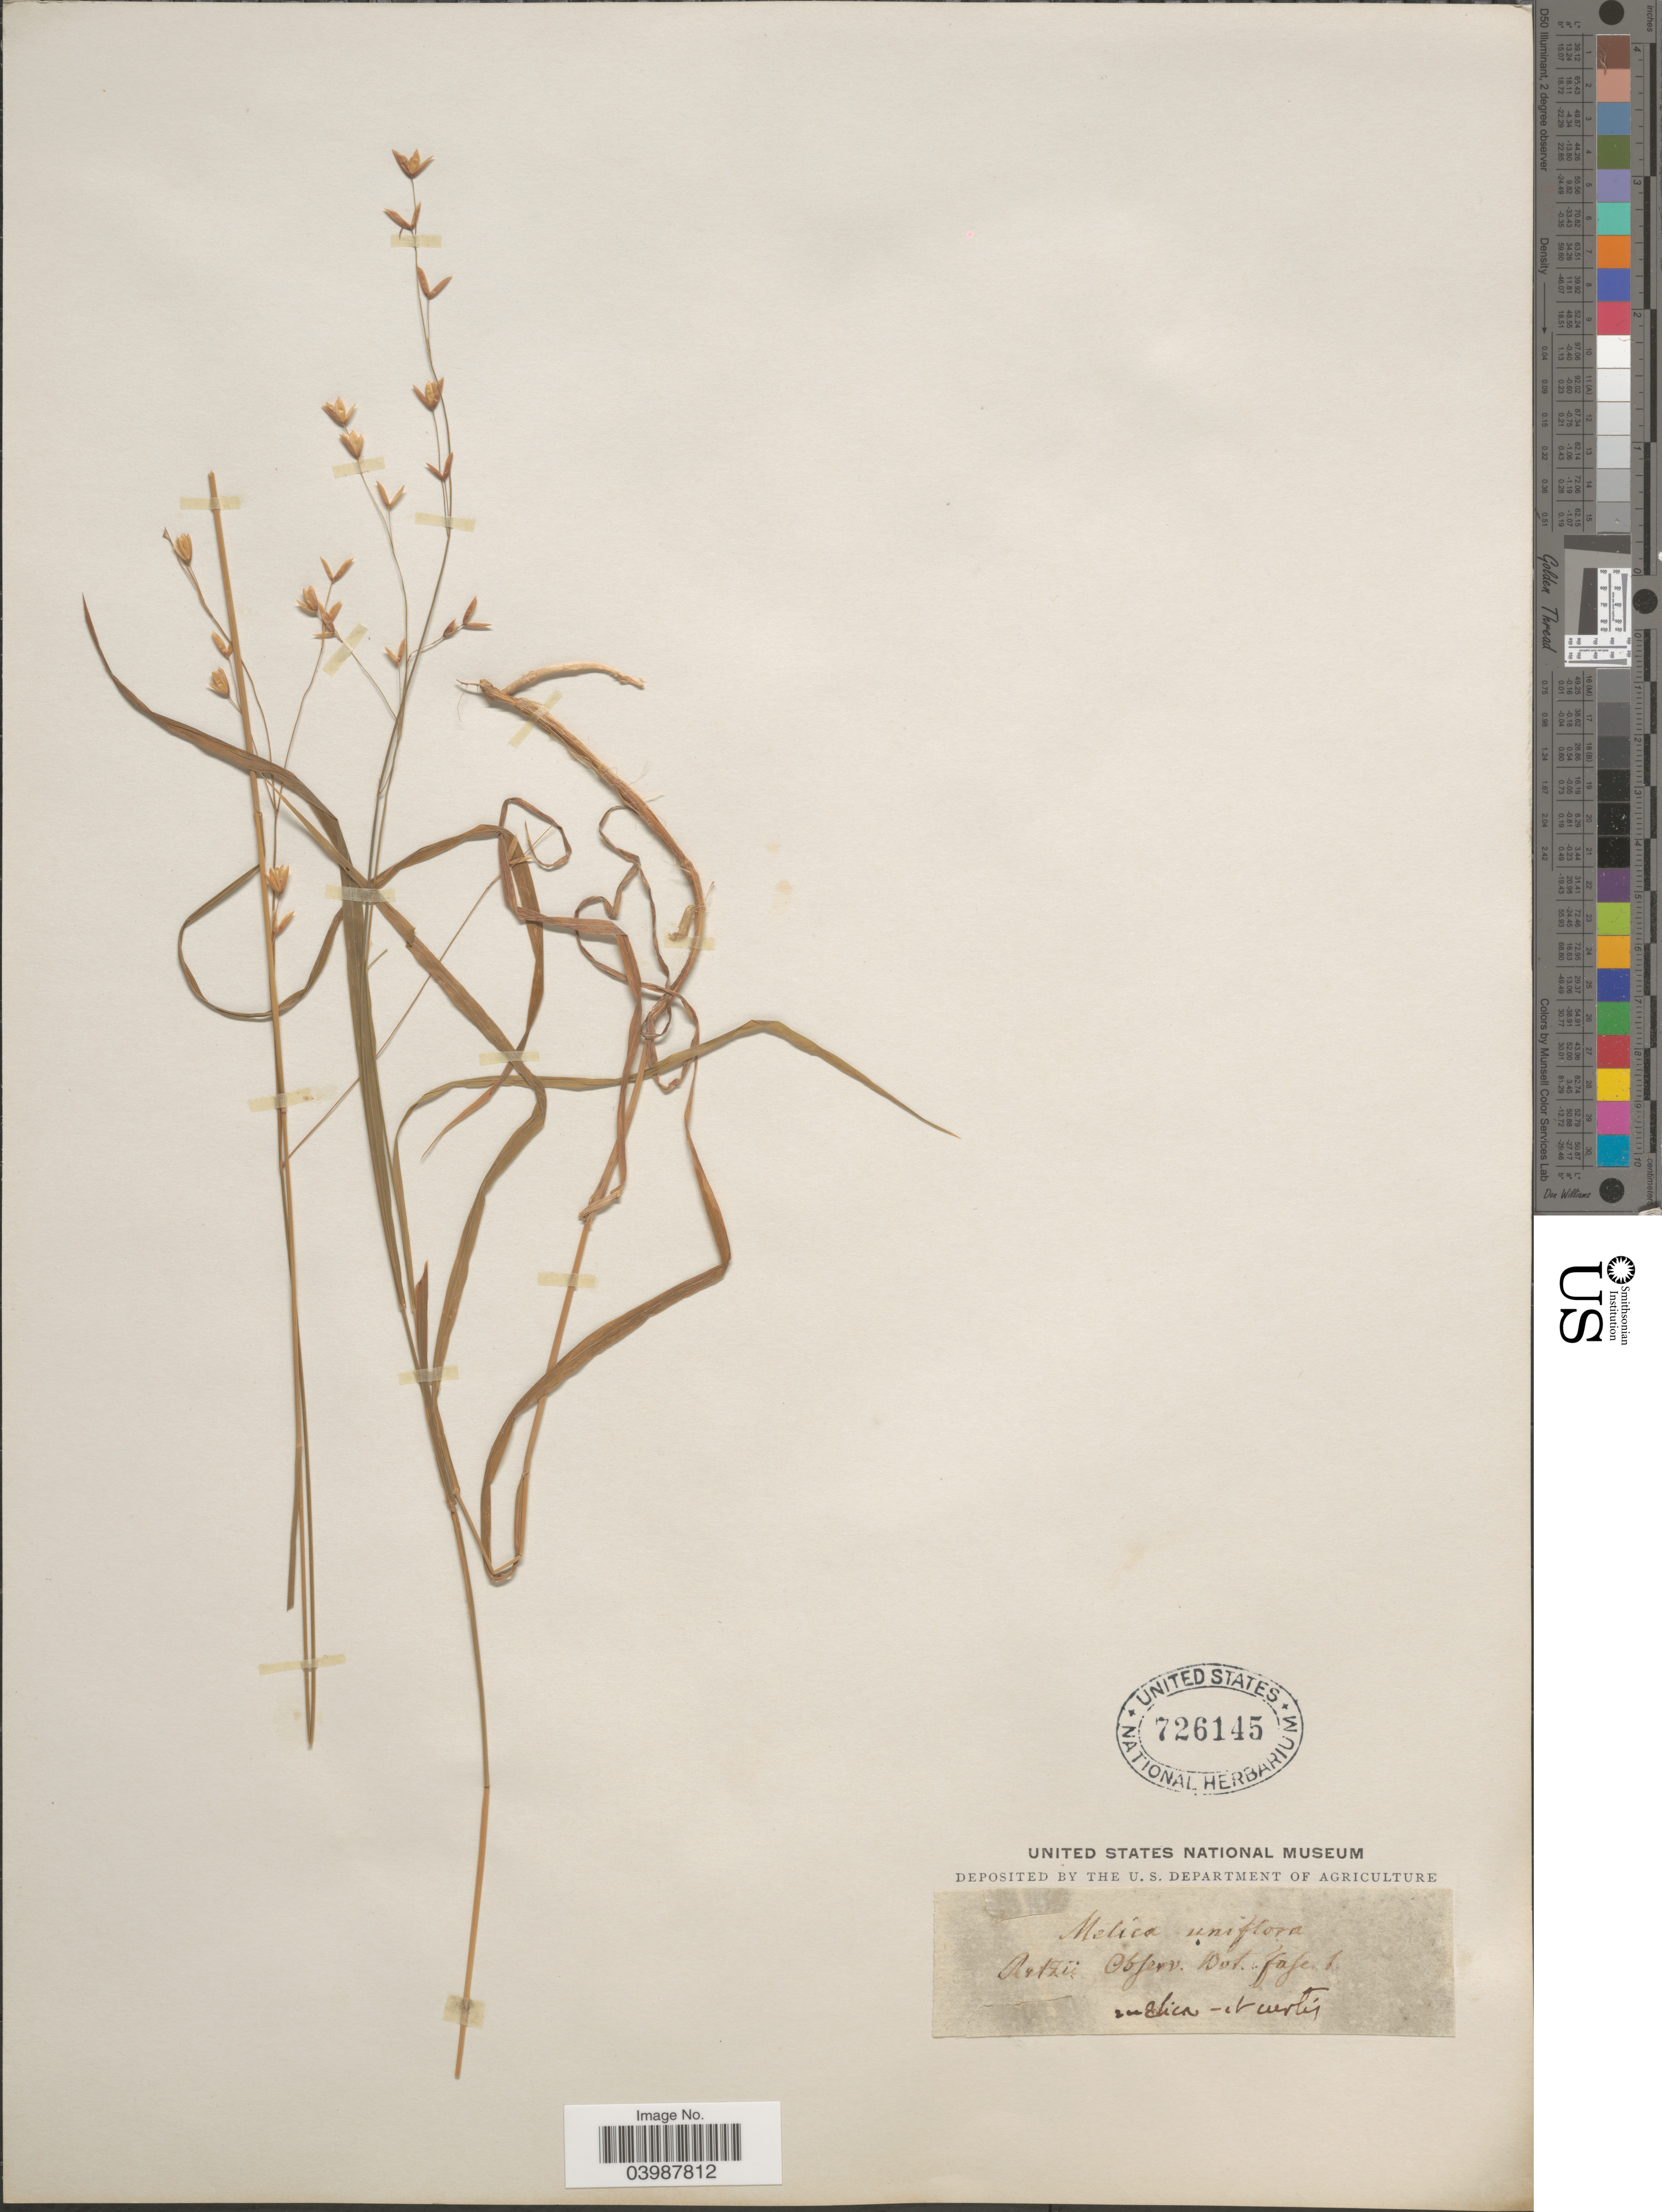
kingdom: Plantae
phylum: Tracheophyta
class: Liliopsida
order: Poales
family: Poaceae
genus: Melica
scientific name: Melica uniflora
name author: Retz.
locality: Elica- Nuertis. [interpreted] [unsure placement]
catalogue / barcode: US 726145